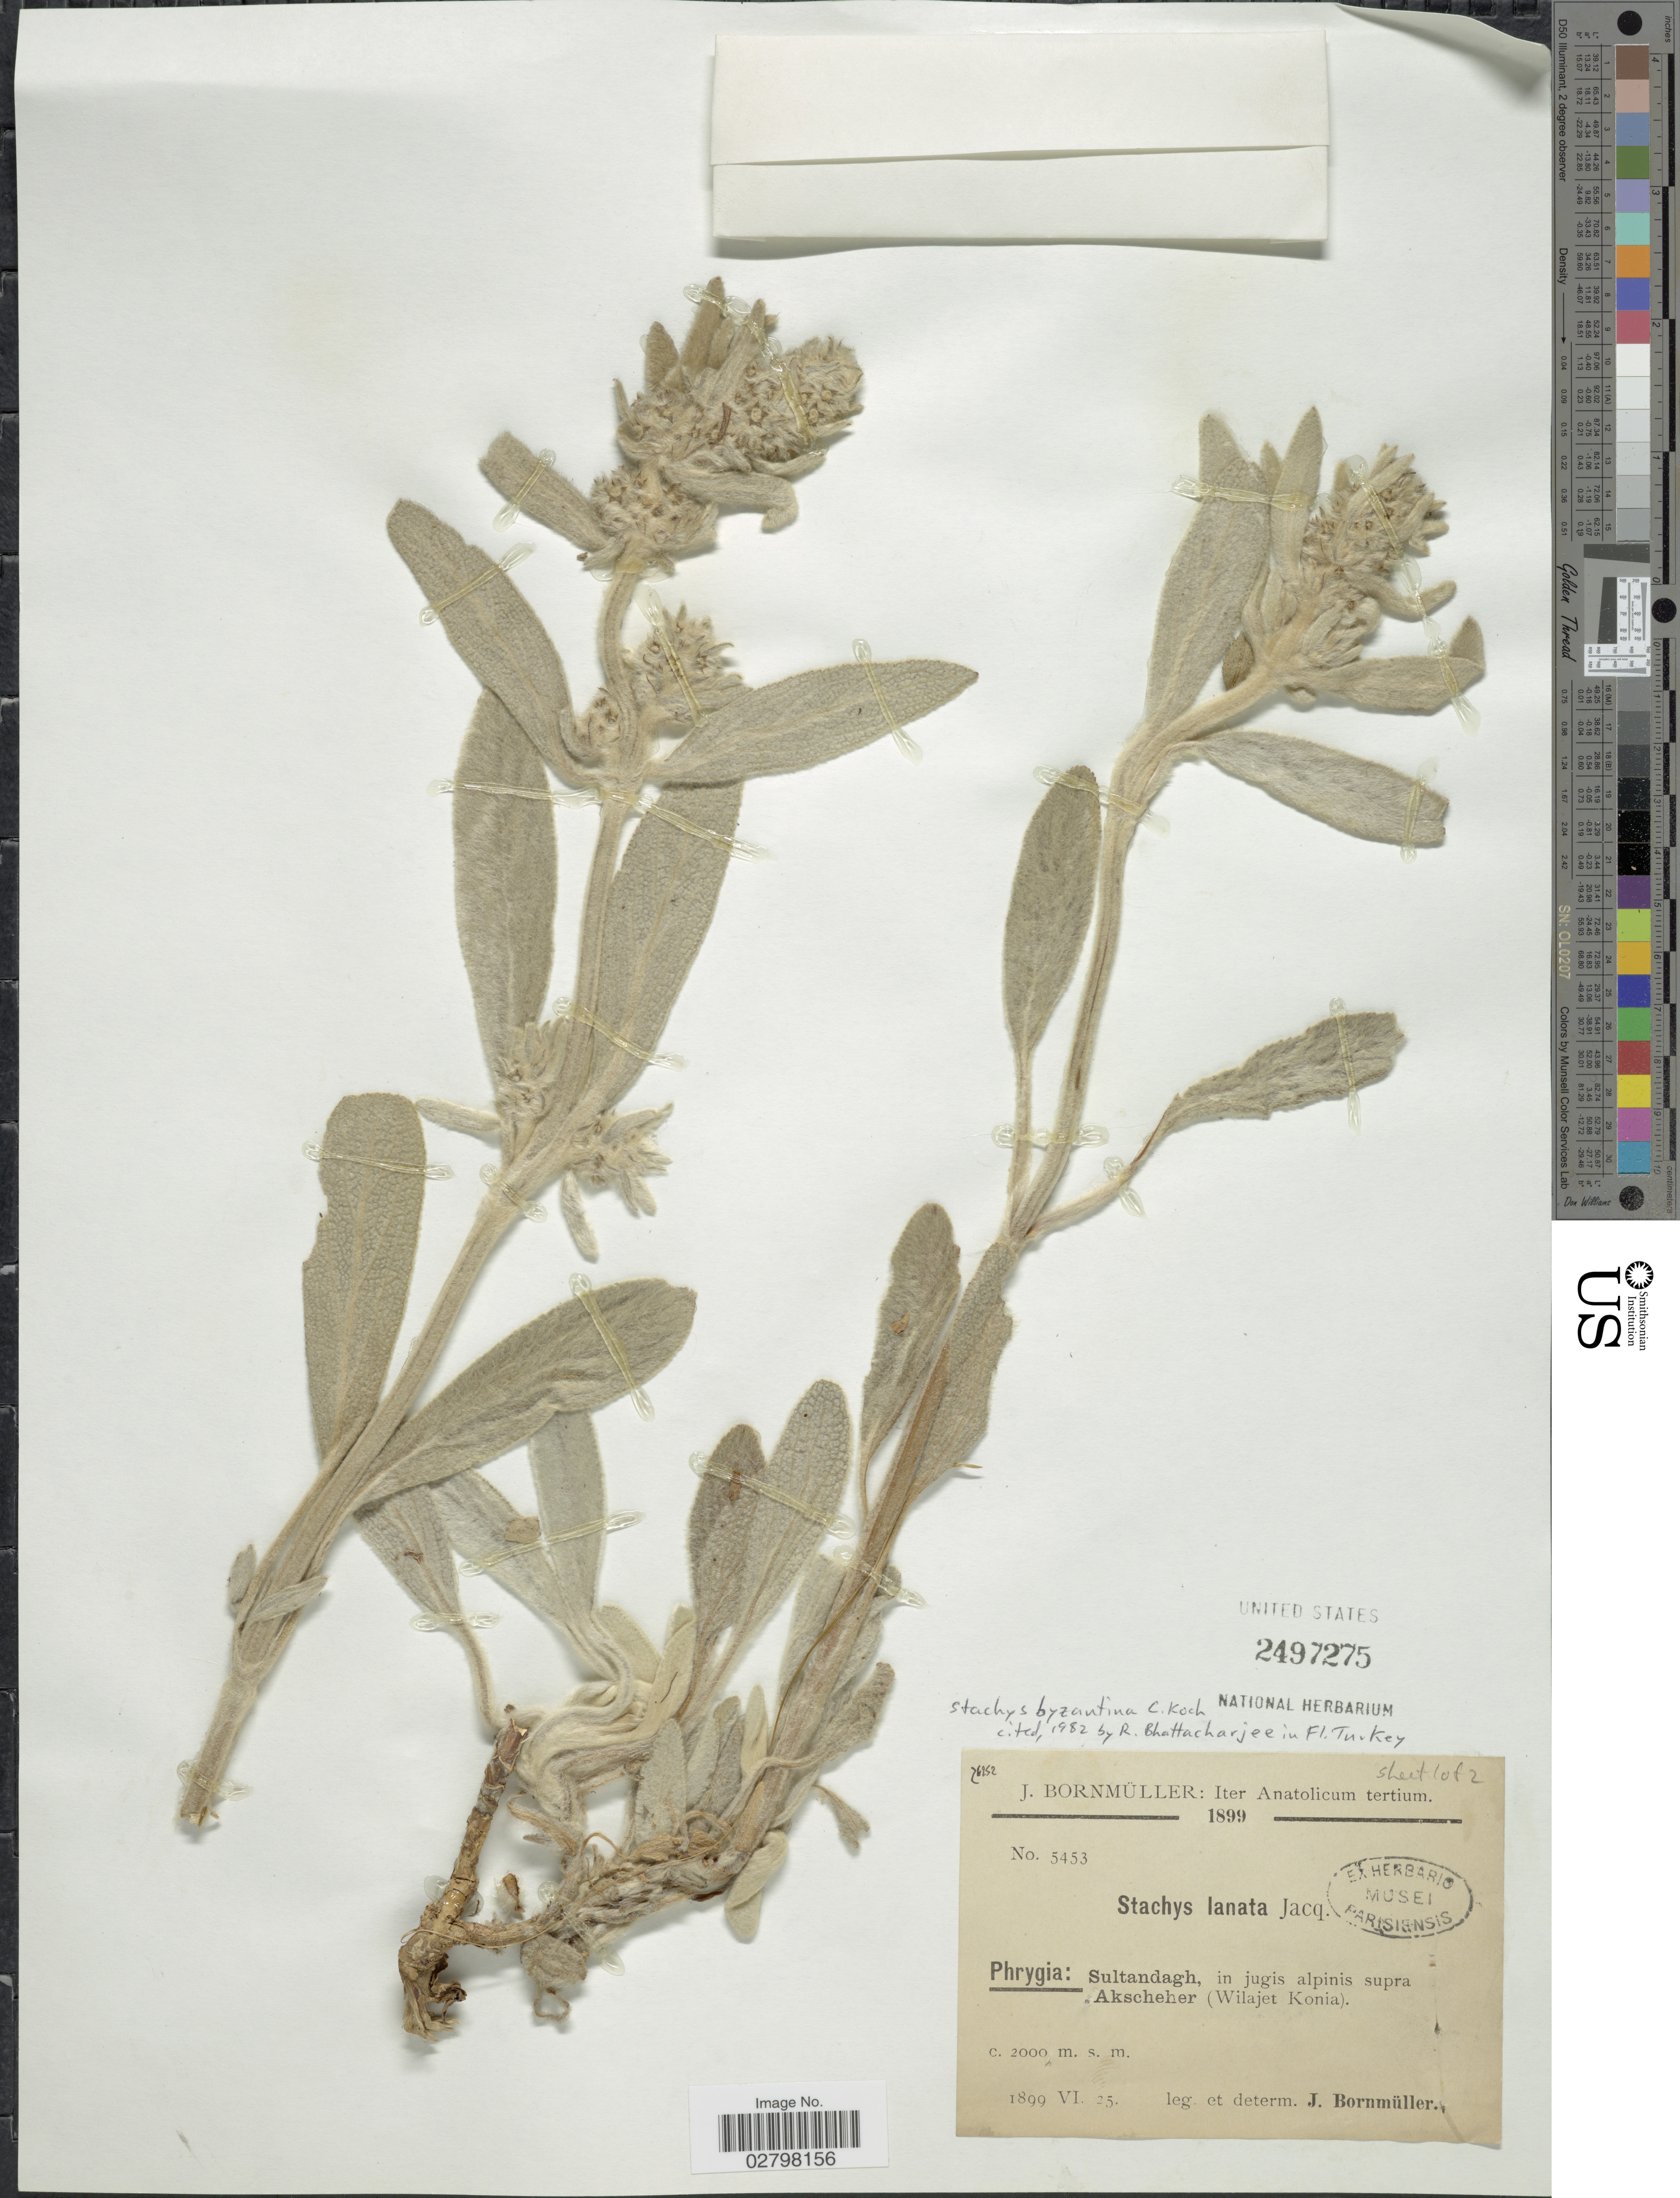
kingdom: Plantae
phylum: Tracheophyta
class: Magnoliopsida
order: Lamiales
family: Lamiaceae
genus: Stachys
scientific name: Stachys byzantina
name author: K. Koch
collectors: J. Bornmüller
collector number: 5453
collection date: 1899-06-25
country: Turkey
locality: Anatolicum. Phrygia: Sultandagh, in jugis alpinis supra Akscheher (Wilajet Konia).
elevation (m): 2000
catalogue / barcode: US 2497275